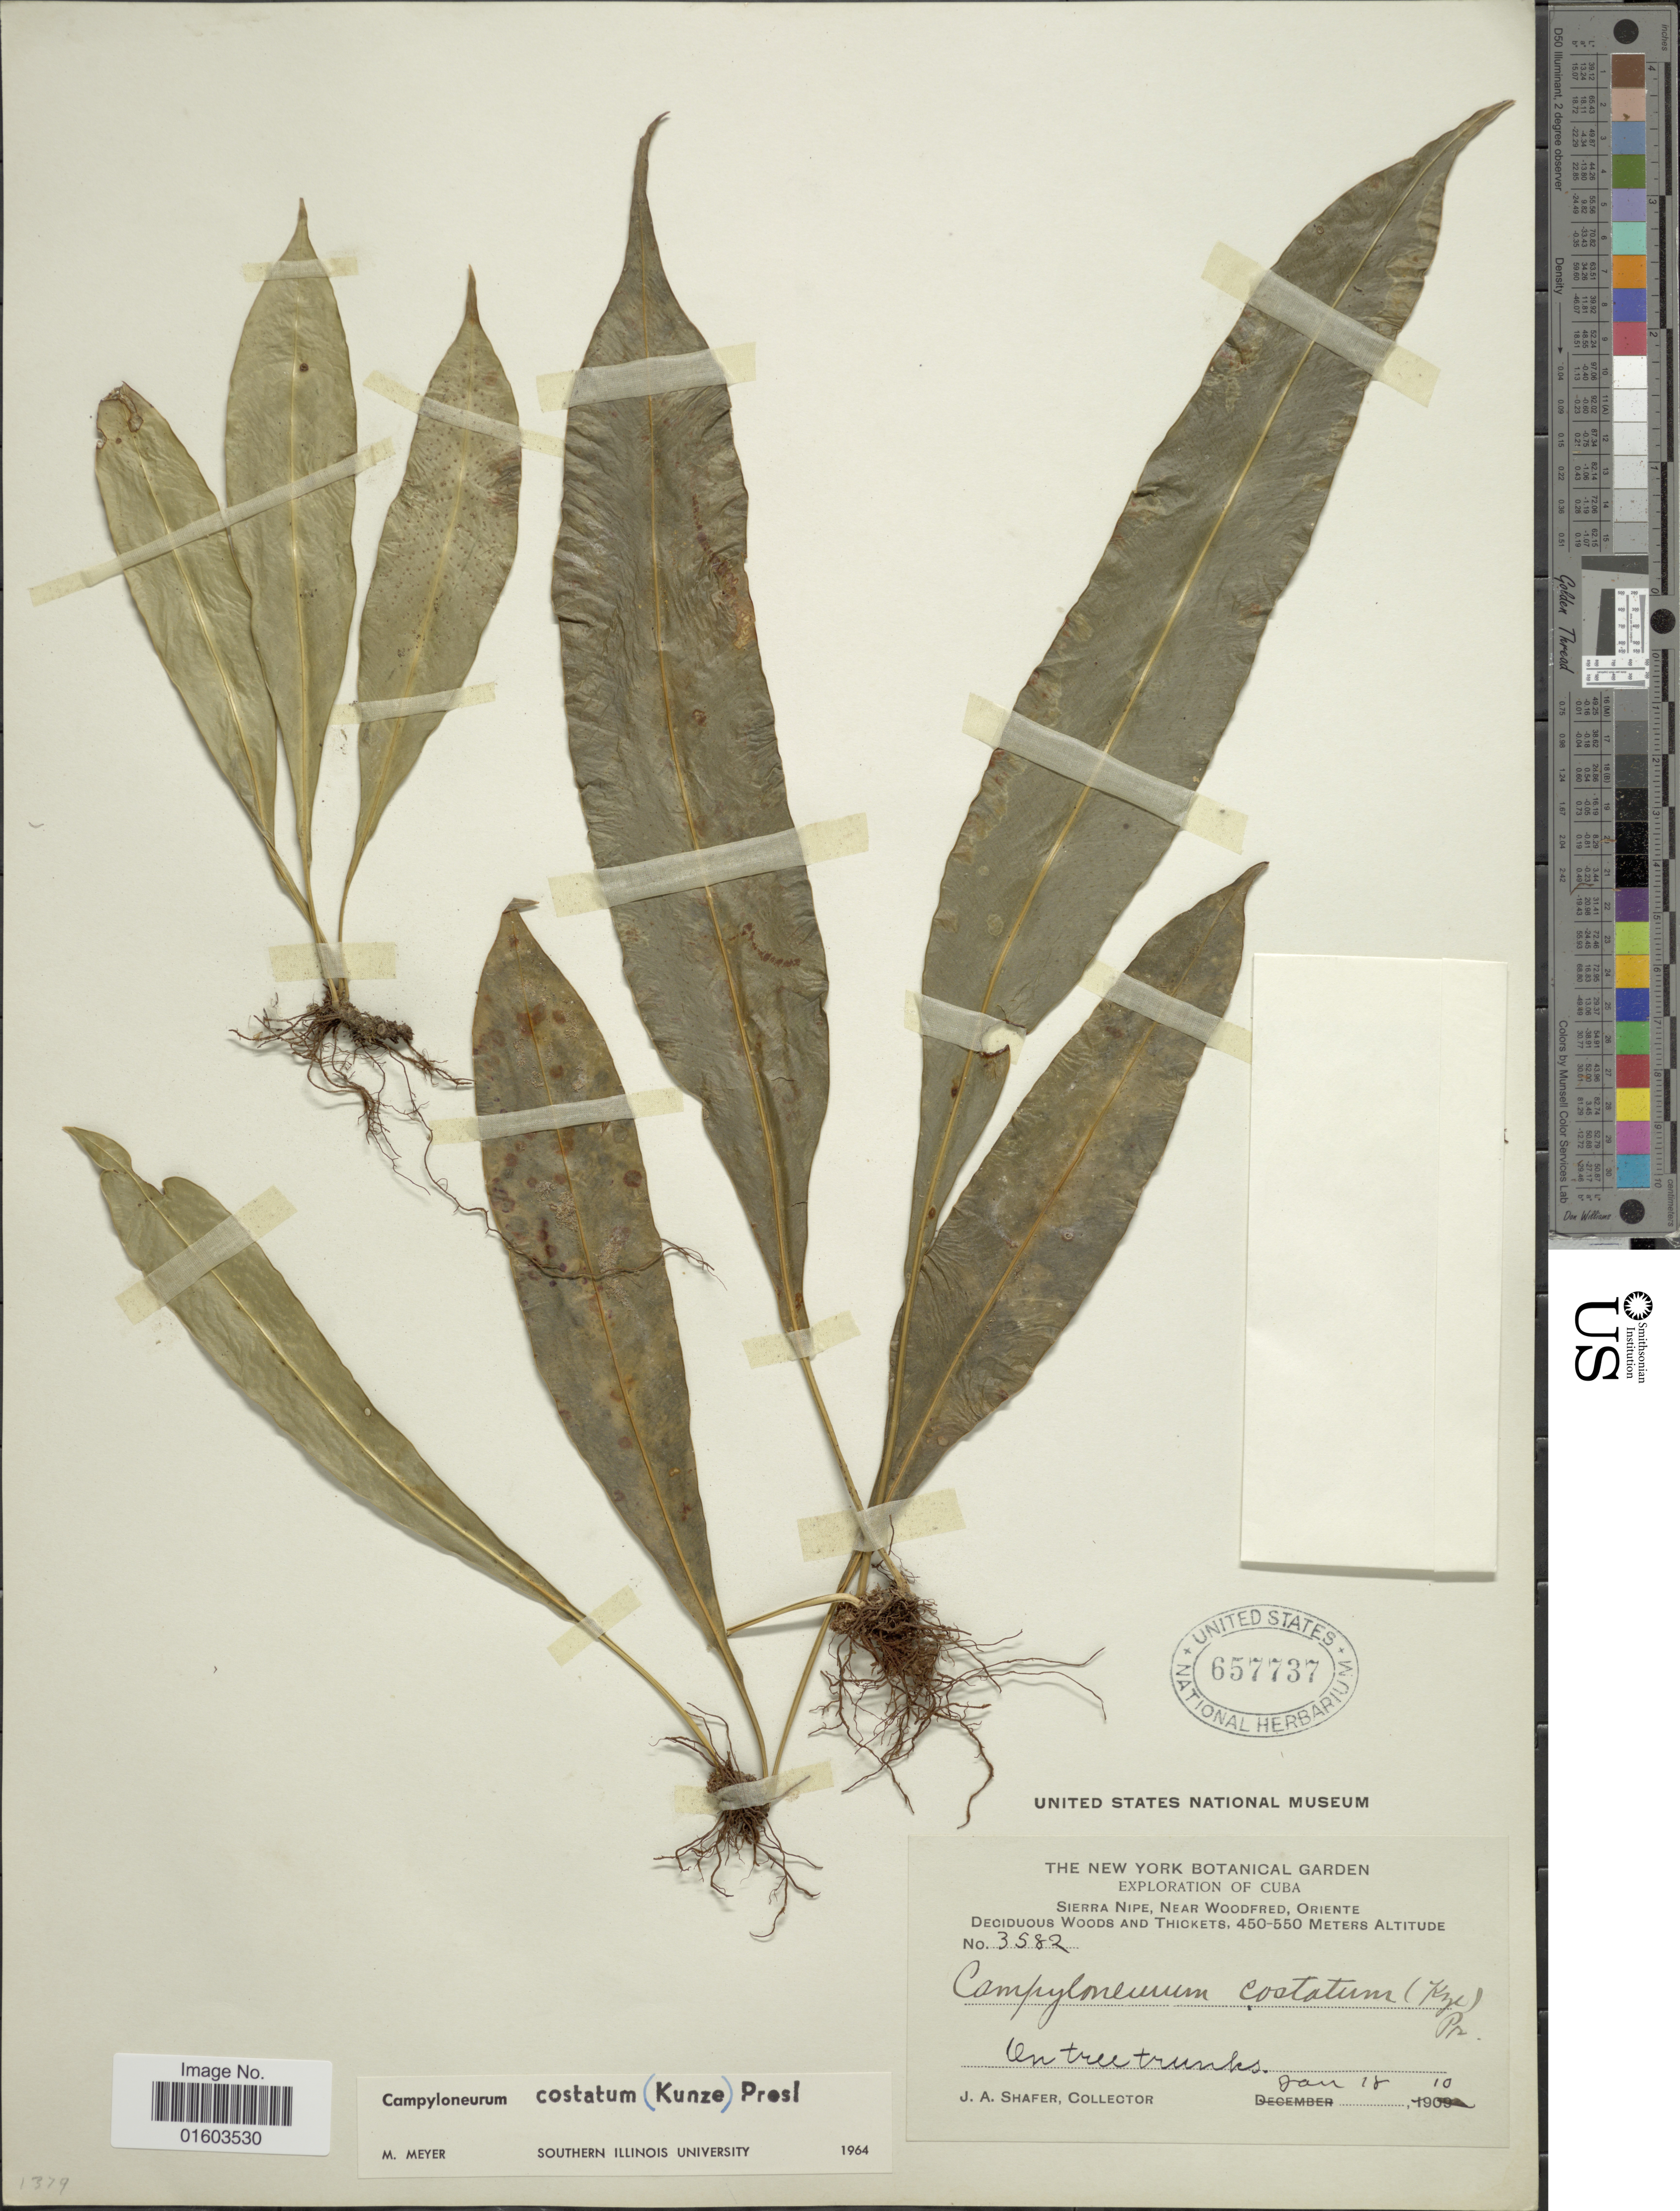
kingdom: Plantae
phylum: Tracheophyta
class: Polypodiopsida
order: Polypodiales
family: Polypodiaceae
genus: Campyloneurum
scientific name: Campyloneurum costatum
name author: (Kunze) C. Presl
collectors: J. A. Shafer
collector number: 3582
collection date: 1910-01-18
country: Cuba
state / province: Oriente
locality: Sierra NIpe, Near Woodfres, Oriente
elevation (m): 450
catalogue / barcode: US 657737